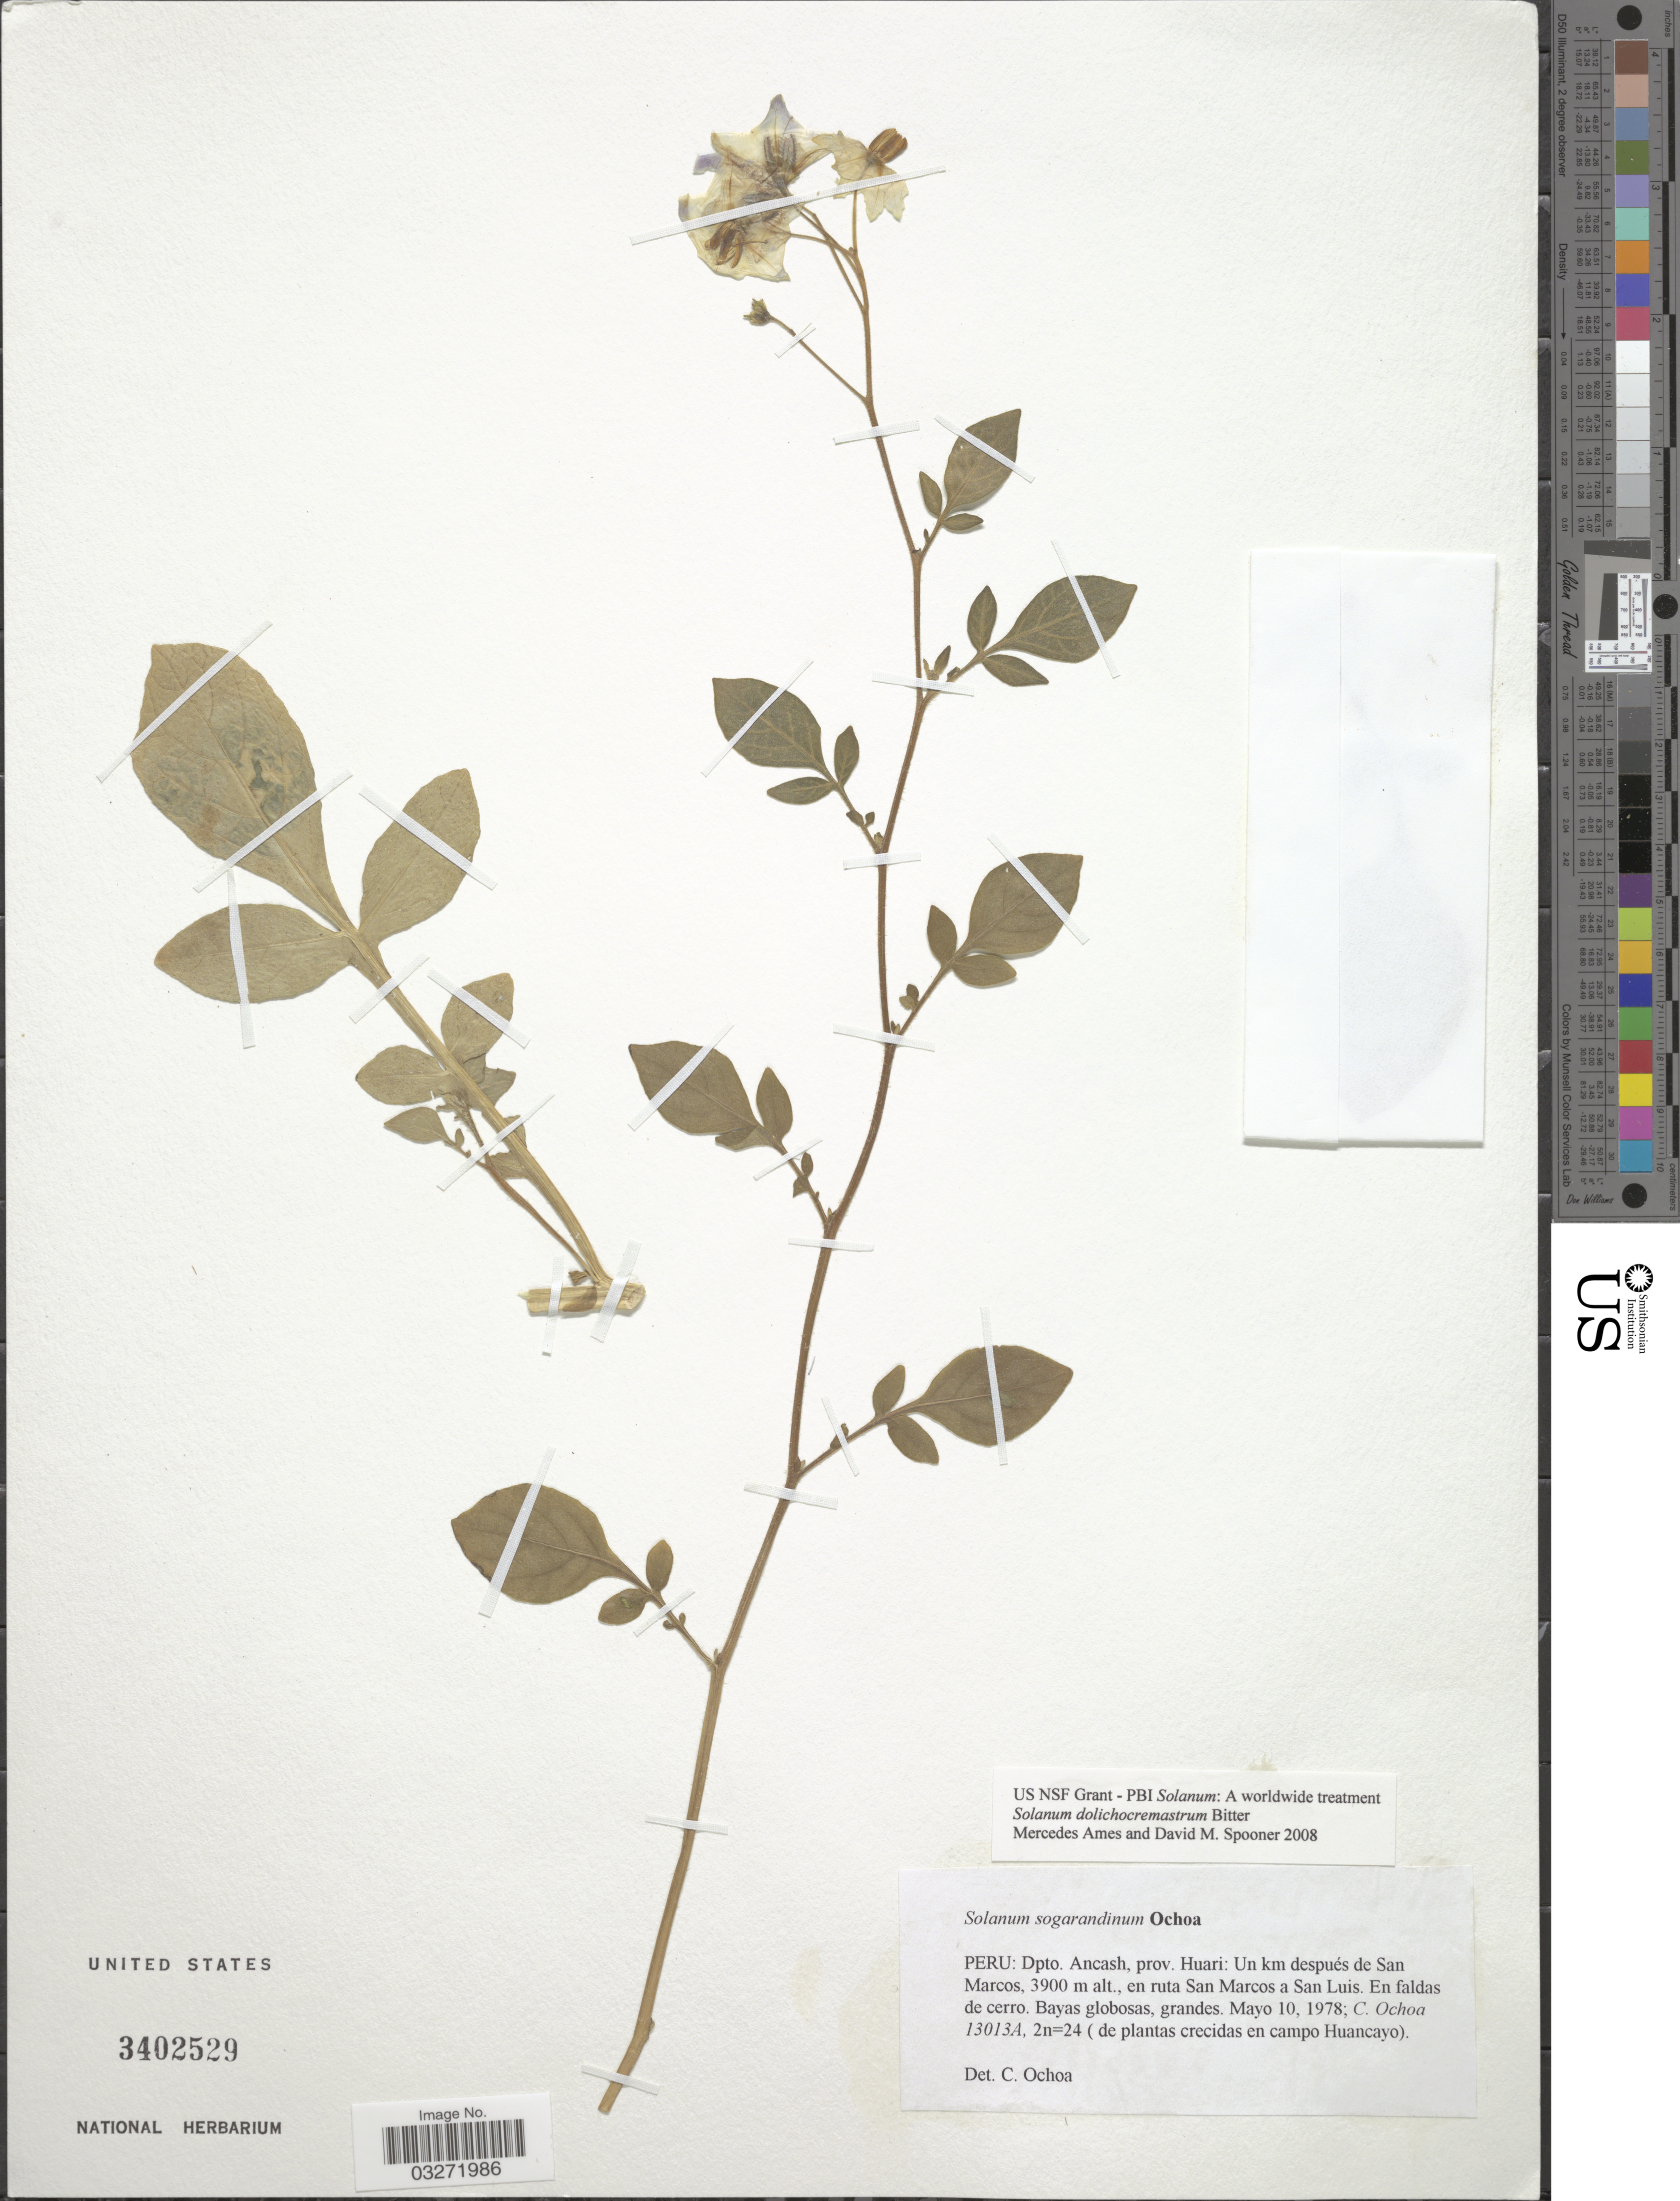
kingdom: Plantae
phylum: Tracheophyta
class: Magnoliopsida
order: Solanales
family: Solanaceae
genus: Solanum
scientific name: Solanum dolichocremastrum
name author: Bitter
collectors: C. Ochoa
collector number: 13013A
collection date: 1978-05-10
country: Peru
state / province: Ancash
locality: Dpto. Ancash, prov. Huari: Un km después de San Marcos, en ruta San Marcos a San Luis.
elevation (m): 3900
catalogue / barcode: US 3402529